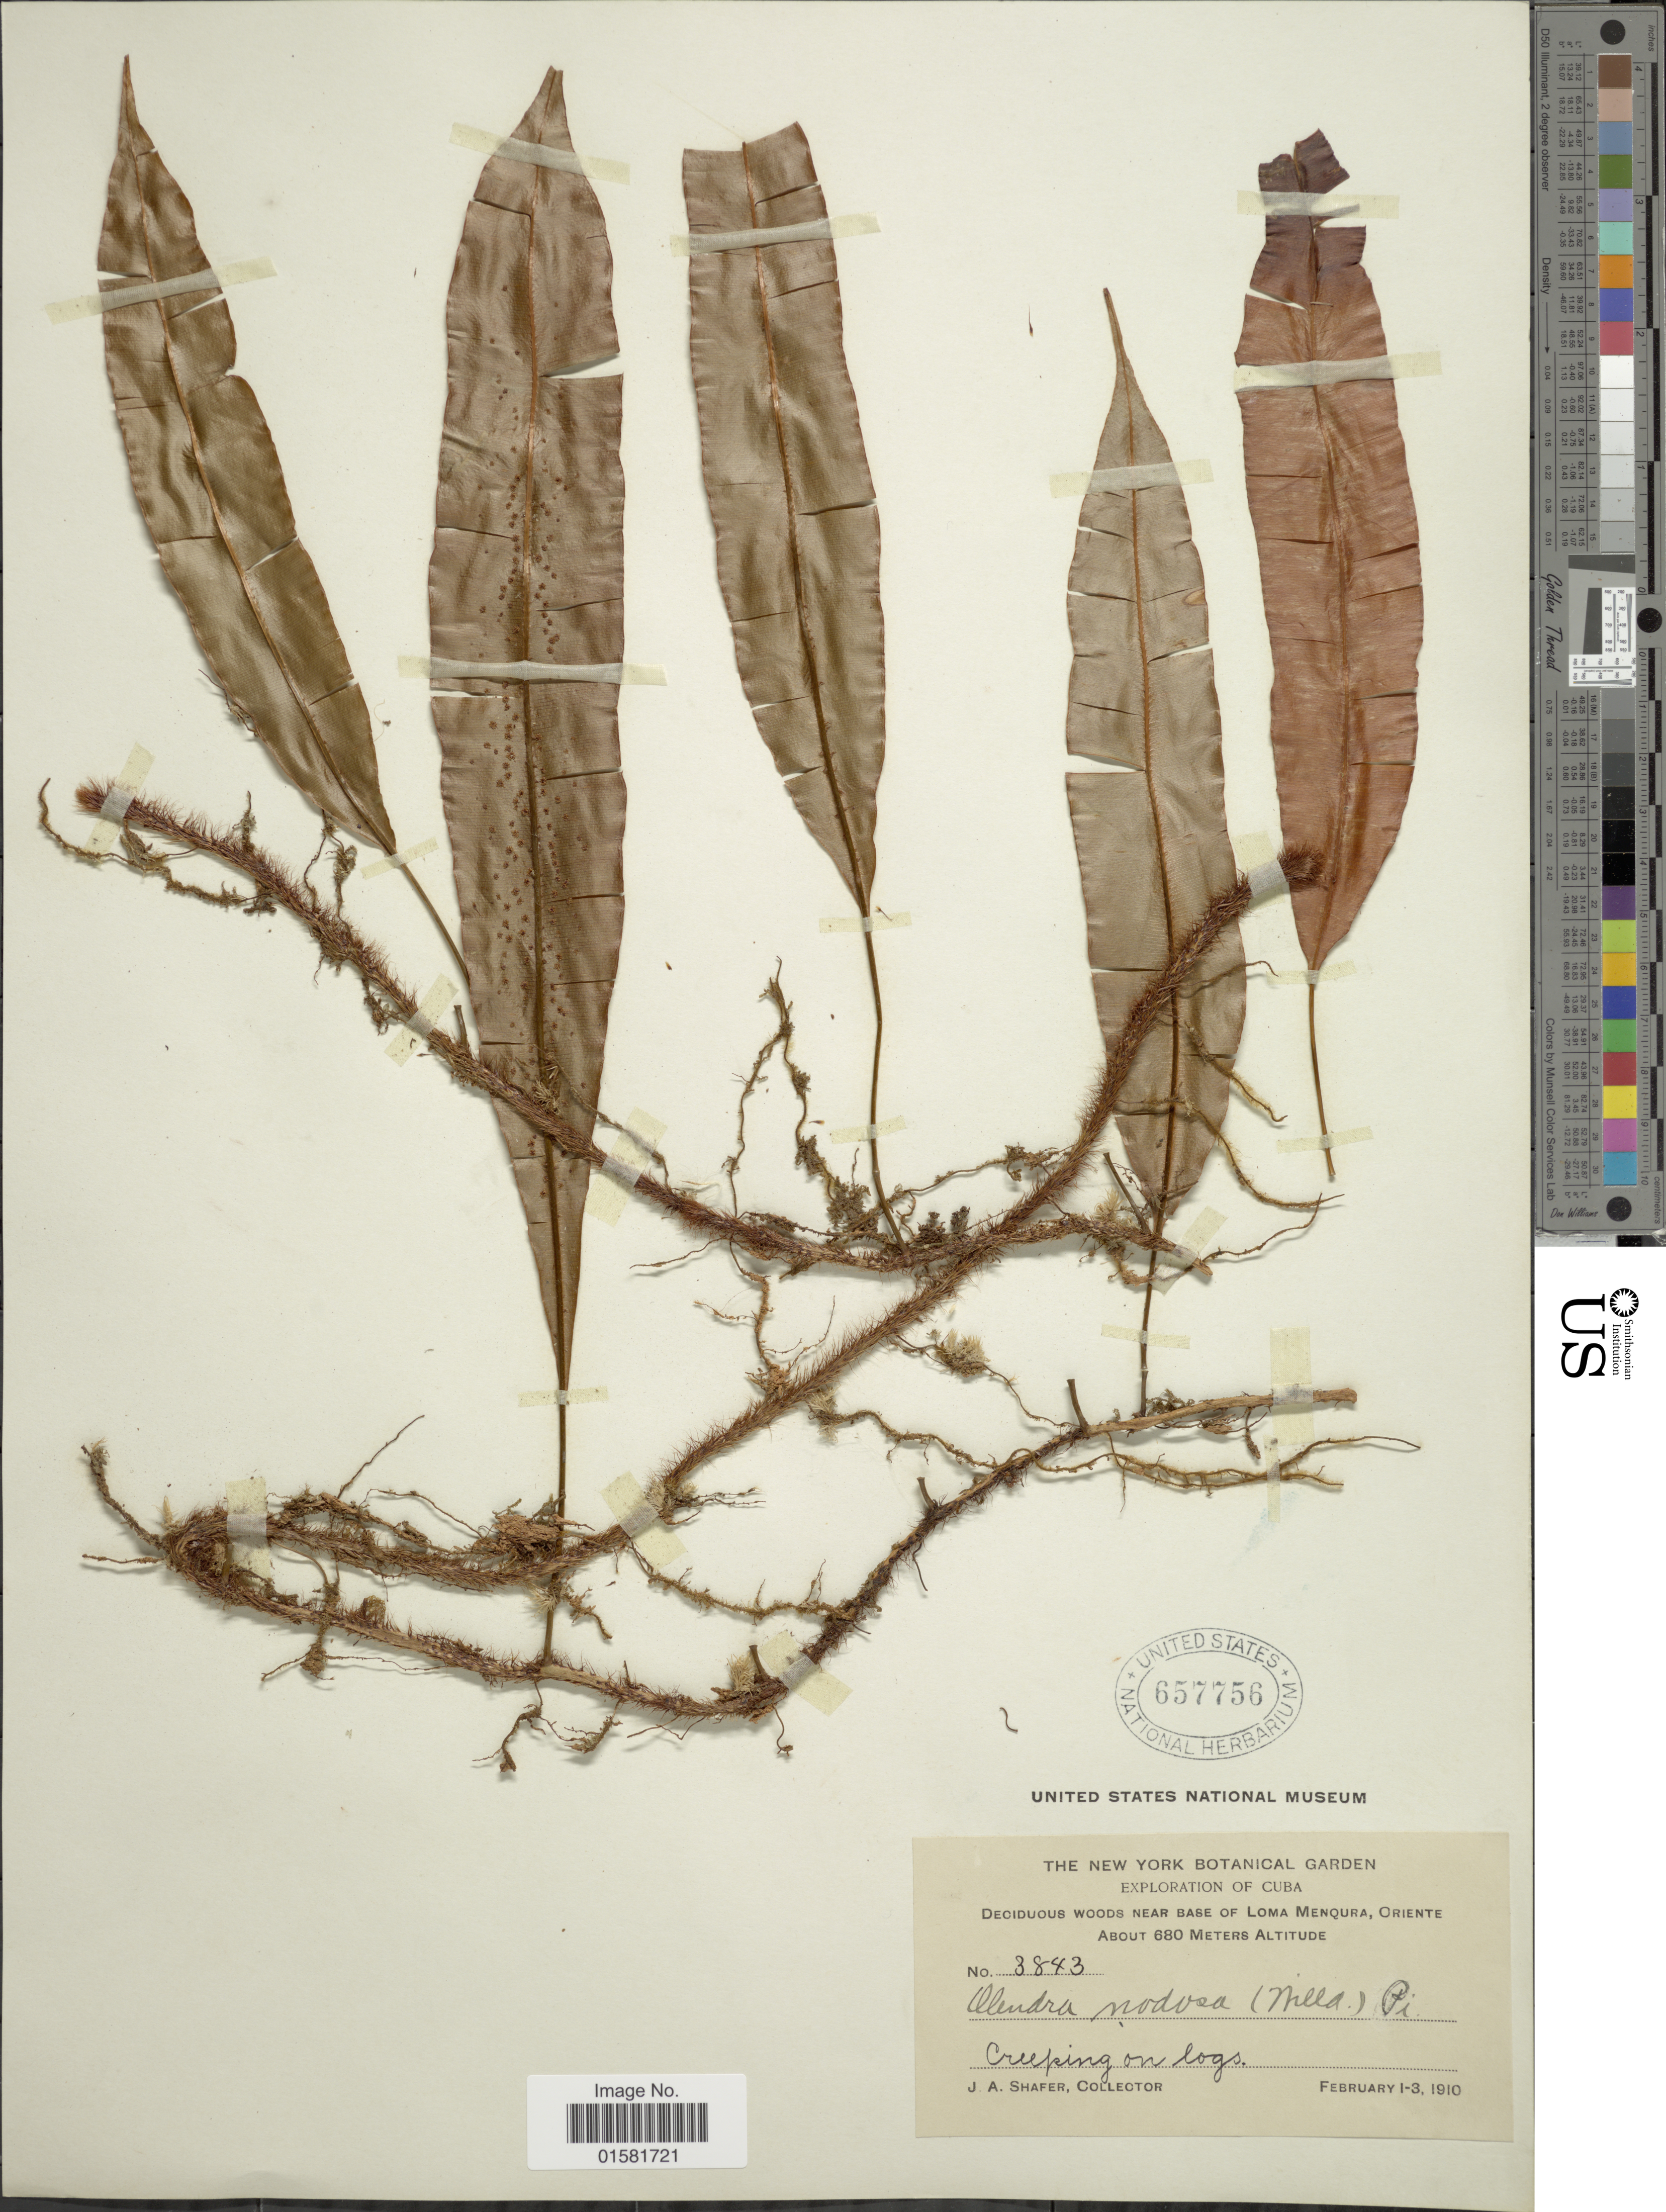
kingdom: Plantae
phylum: Tracheophyta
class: Polypodiopsida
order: Polypodiales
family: Oleandraceae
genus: Oleandra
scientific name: Oleandra articulata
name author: (Sw.) C. Presl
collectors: J. A. Shafer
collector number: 3843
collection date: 1910-02-01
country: Cuba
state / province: Oriente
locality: Cuba, Deciduous woods near base of Loma Menqura, Oriente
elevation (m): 680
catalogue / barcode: US 657756